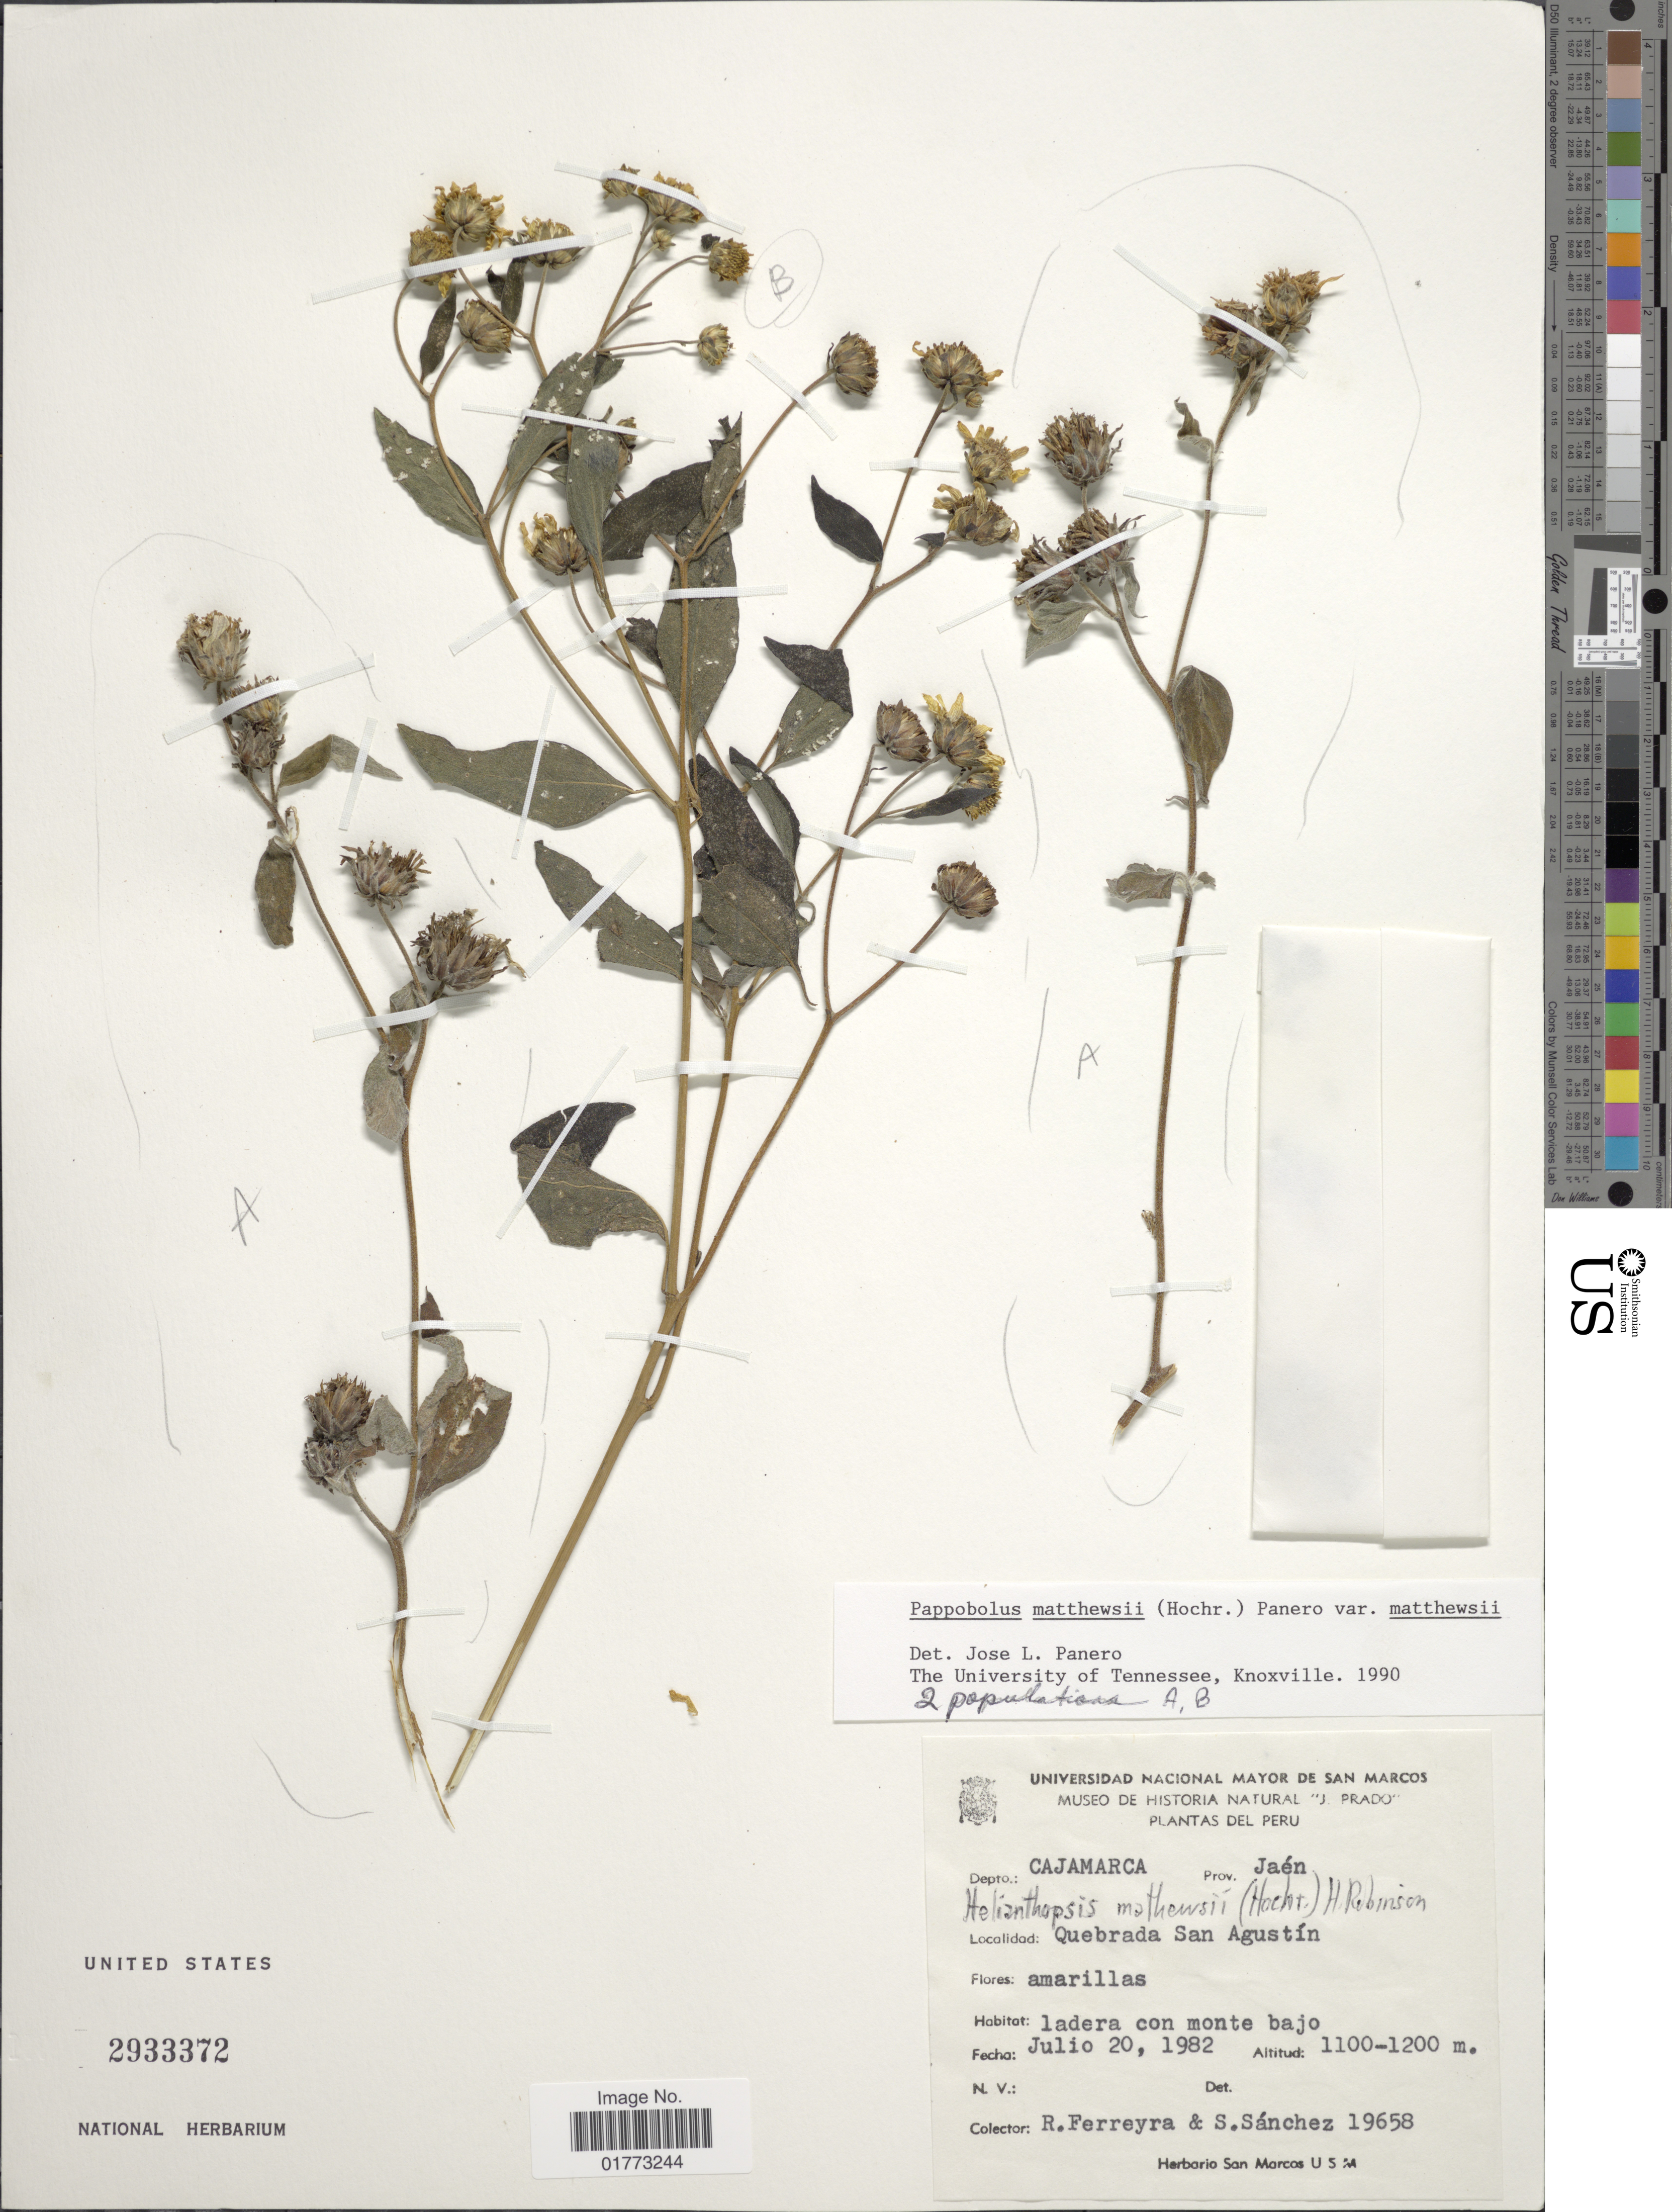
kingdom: Plantae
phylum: Tracheophyta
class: Magnoliopsida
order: Asterales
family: Asteraceae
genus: Pappobolus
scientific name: Pappobolus matthewsii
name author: (Hochr.) Panero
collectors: R. A. Ferreyra & S. Sanchez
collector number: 19658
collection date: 1982-07-20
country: Peru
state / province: Cajamarca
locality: Prov.: Jaén, Quebrada San Agustín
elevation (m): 1100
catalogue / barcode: US 2933372